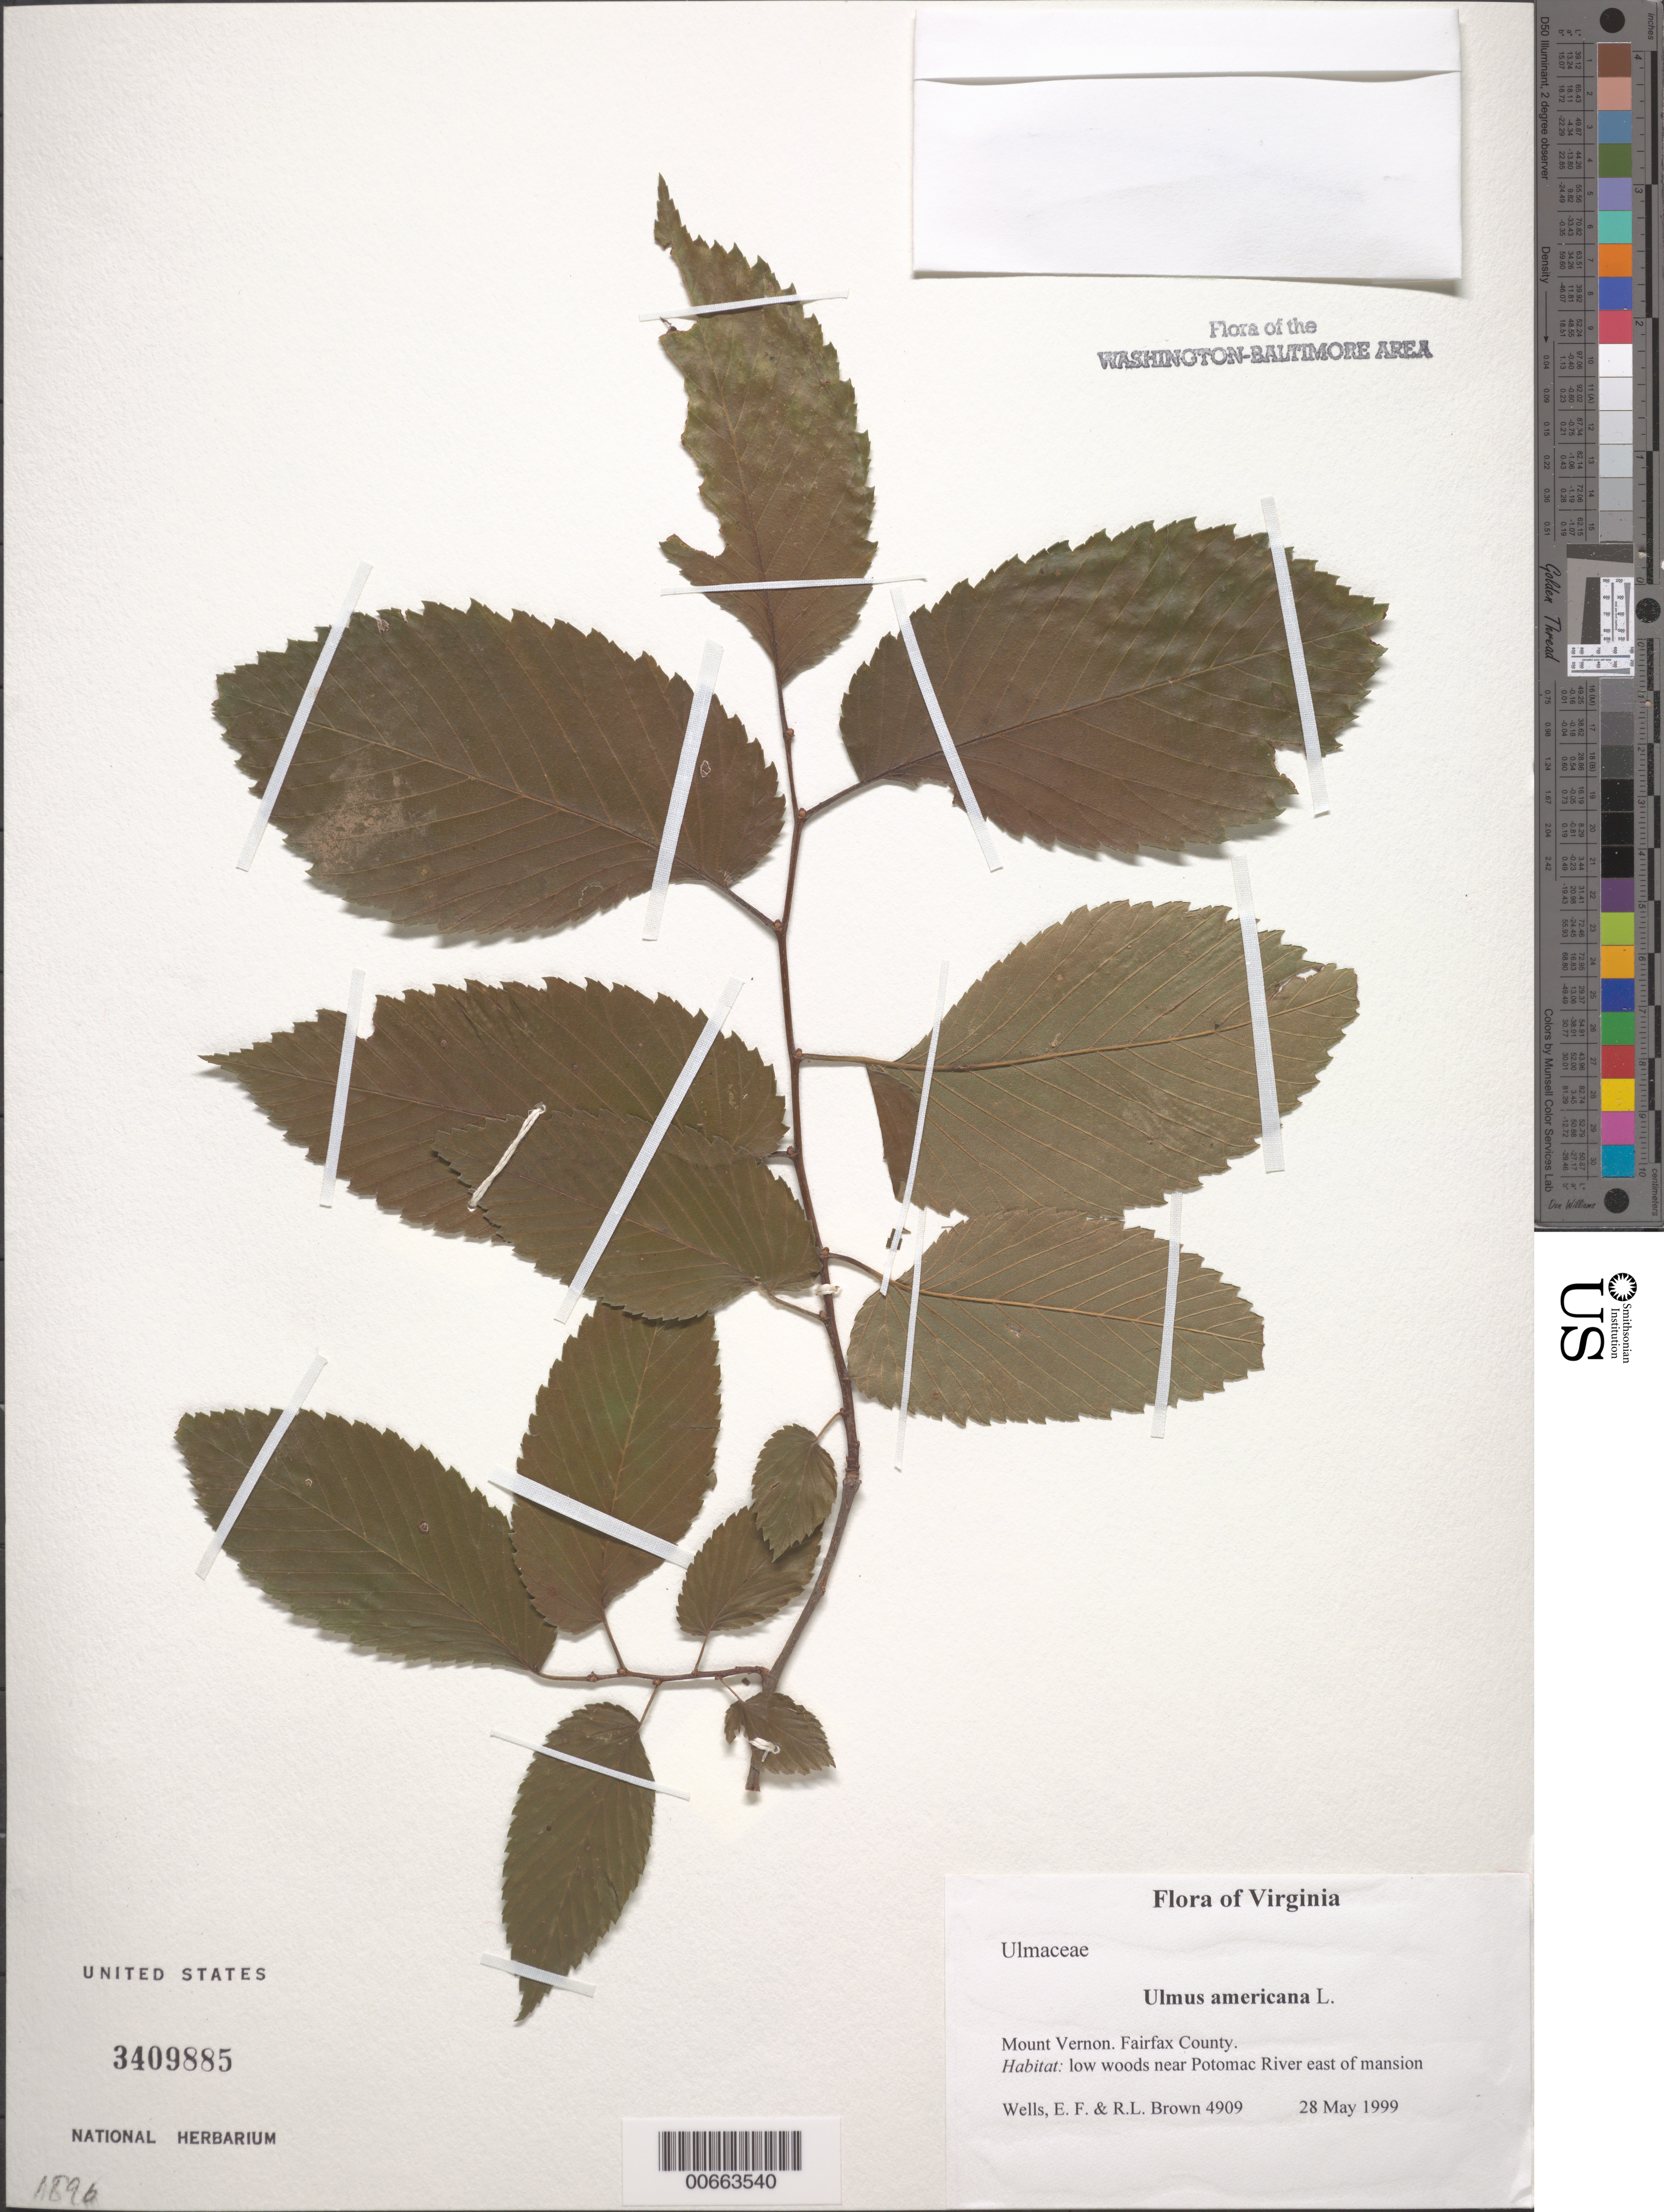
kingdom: Plantae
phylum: Tracheophyta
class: Magnoliopsida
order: Rosales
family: Ulmaceae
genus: Ulmus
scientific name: Ulmus americana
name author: L.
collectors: E. F. Wells & R. L. Brown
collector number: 4909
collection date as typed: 28 May 1999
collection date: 1999-05-28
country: United States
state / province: Virginia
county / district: Fairfax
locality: Mount Vernon. Near Potomac River east of mansion.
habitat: Low woods.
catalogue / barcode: US 3409885